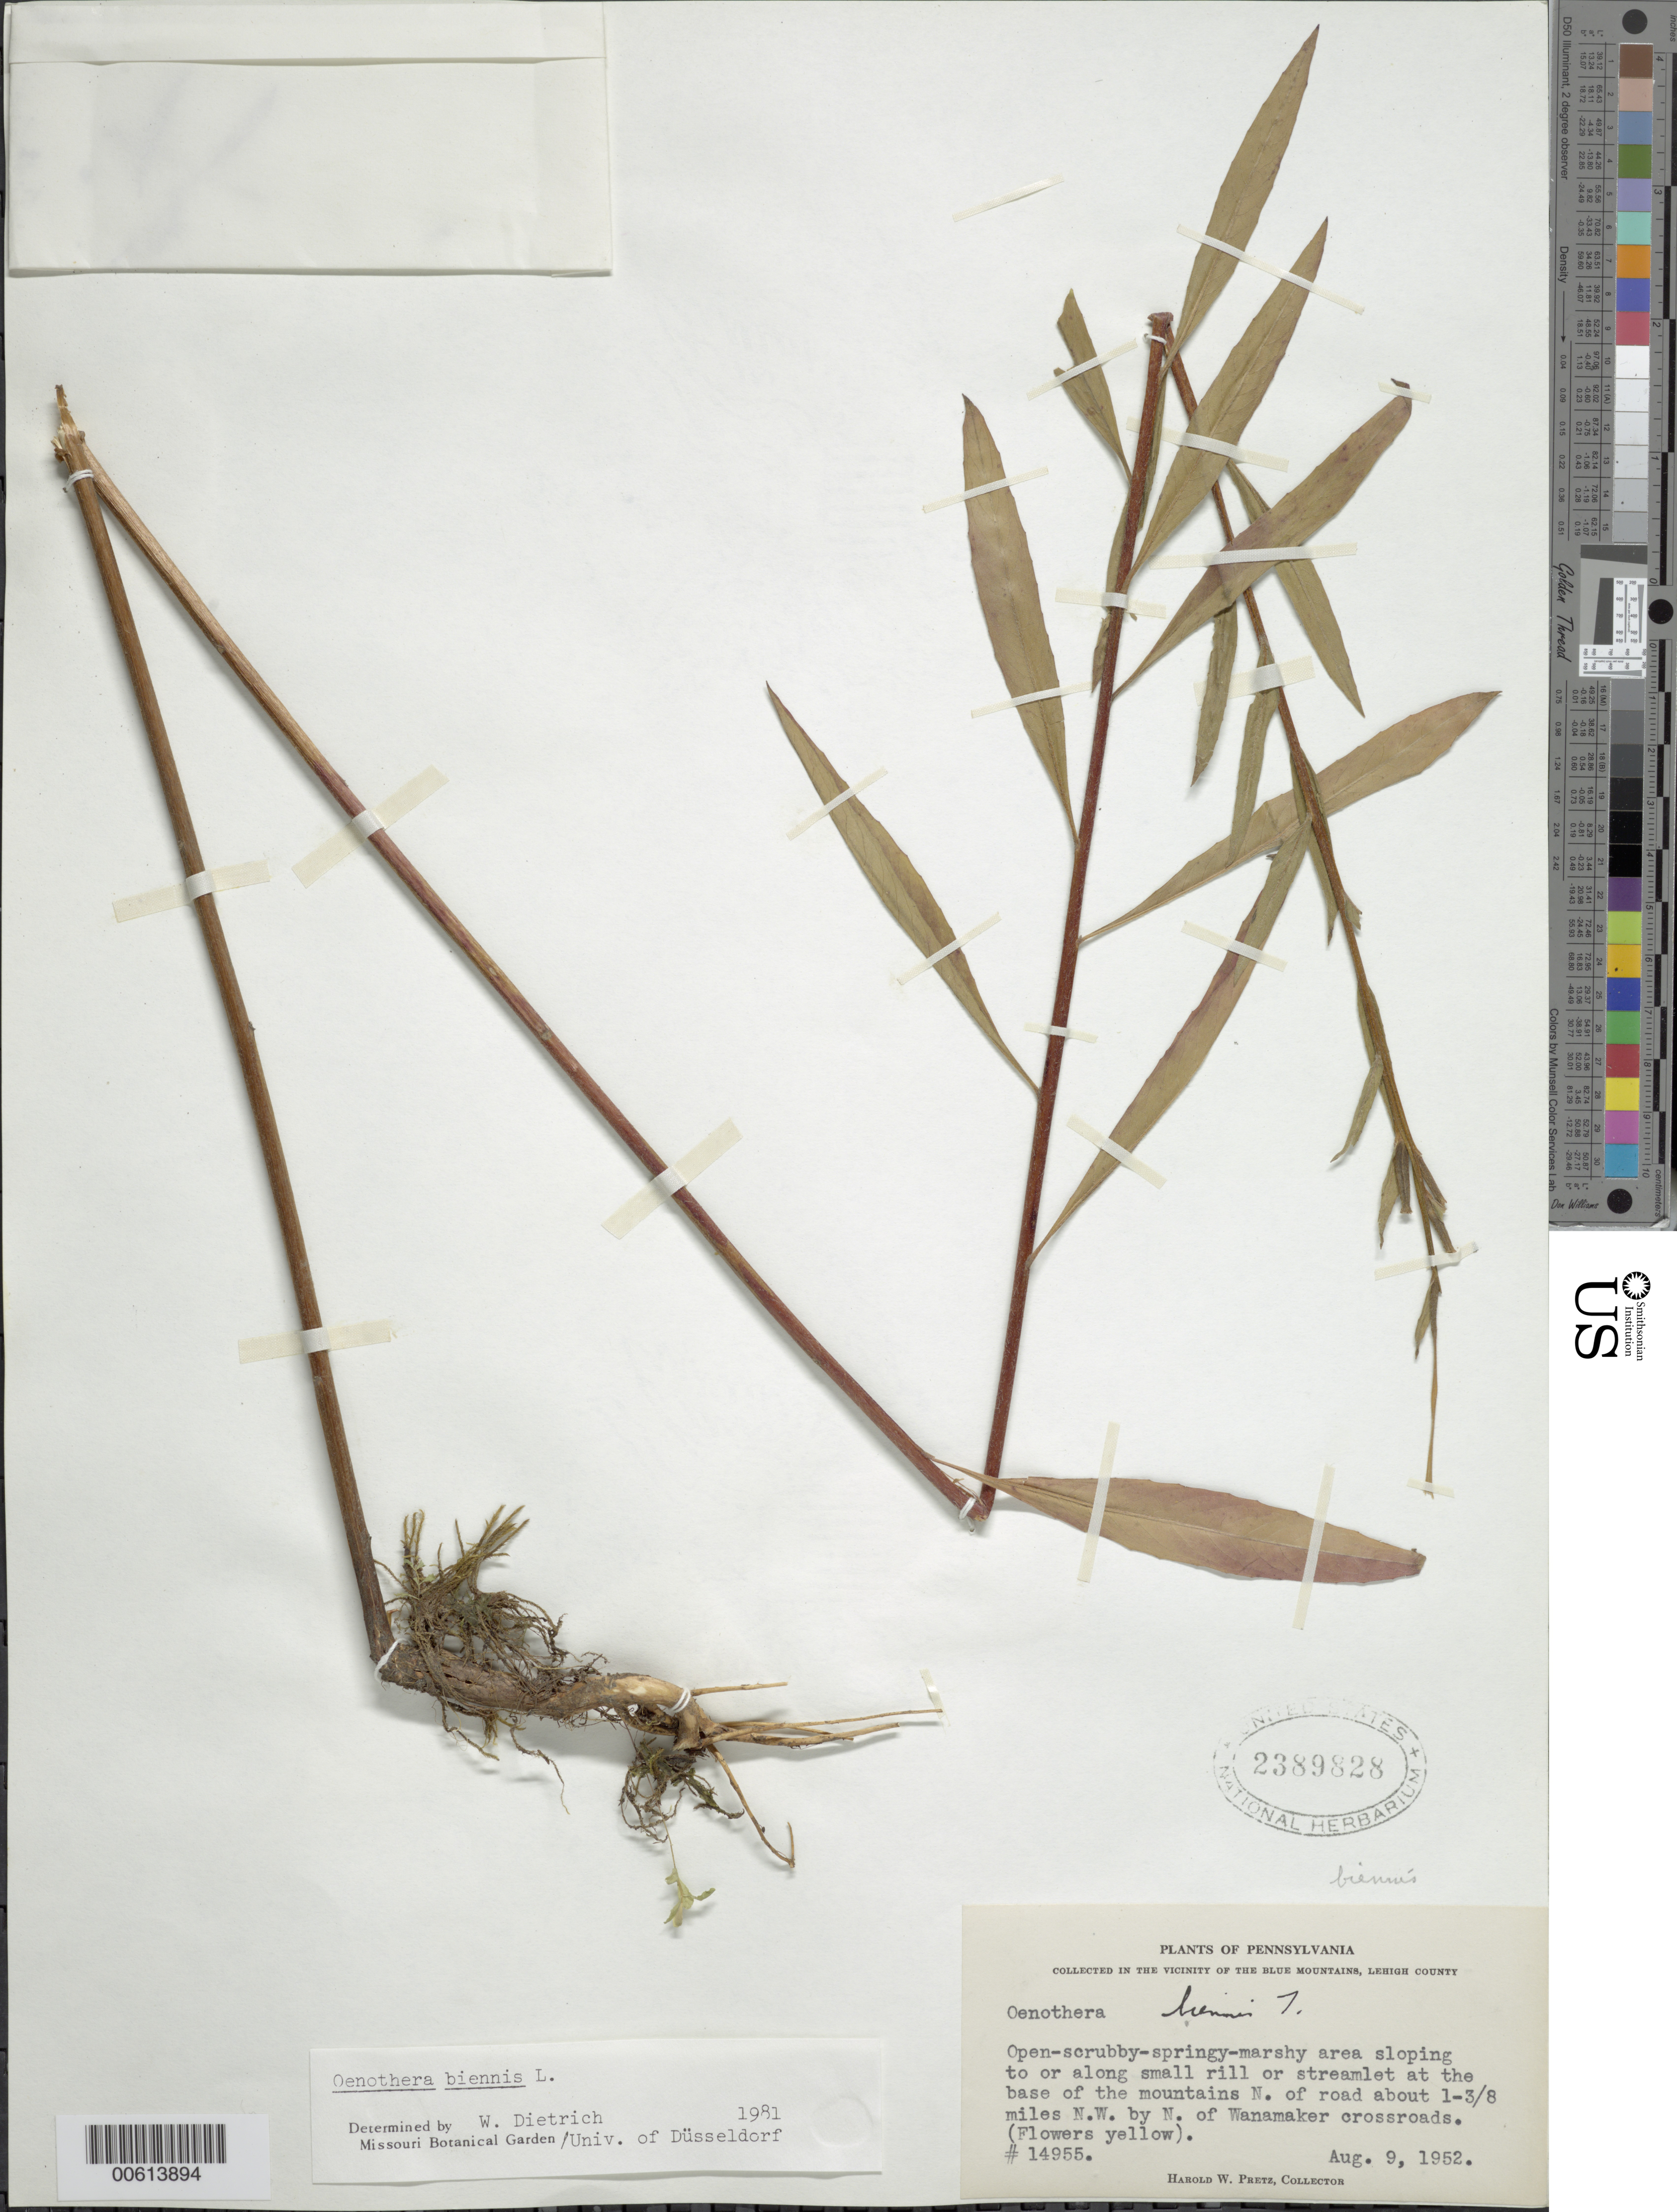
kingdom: Plantae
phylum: Tracheophyta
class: Magnoliopsida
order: Myrtales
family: Onagraceae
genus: Oenothera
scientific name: Oenothera biennis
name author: L.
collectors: H. W. Pretz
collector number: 14955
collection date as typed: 09 Aug 1952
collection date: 1952-08-09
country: United States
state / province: Pennsylvania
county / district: Lehigh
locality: NWN of Wanamaker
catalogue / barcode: US 2389828